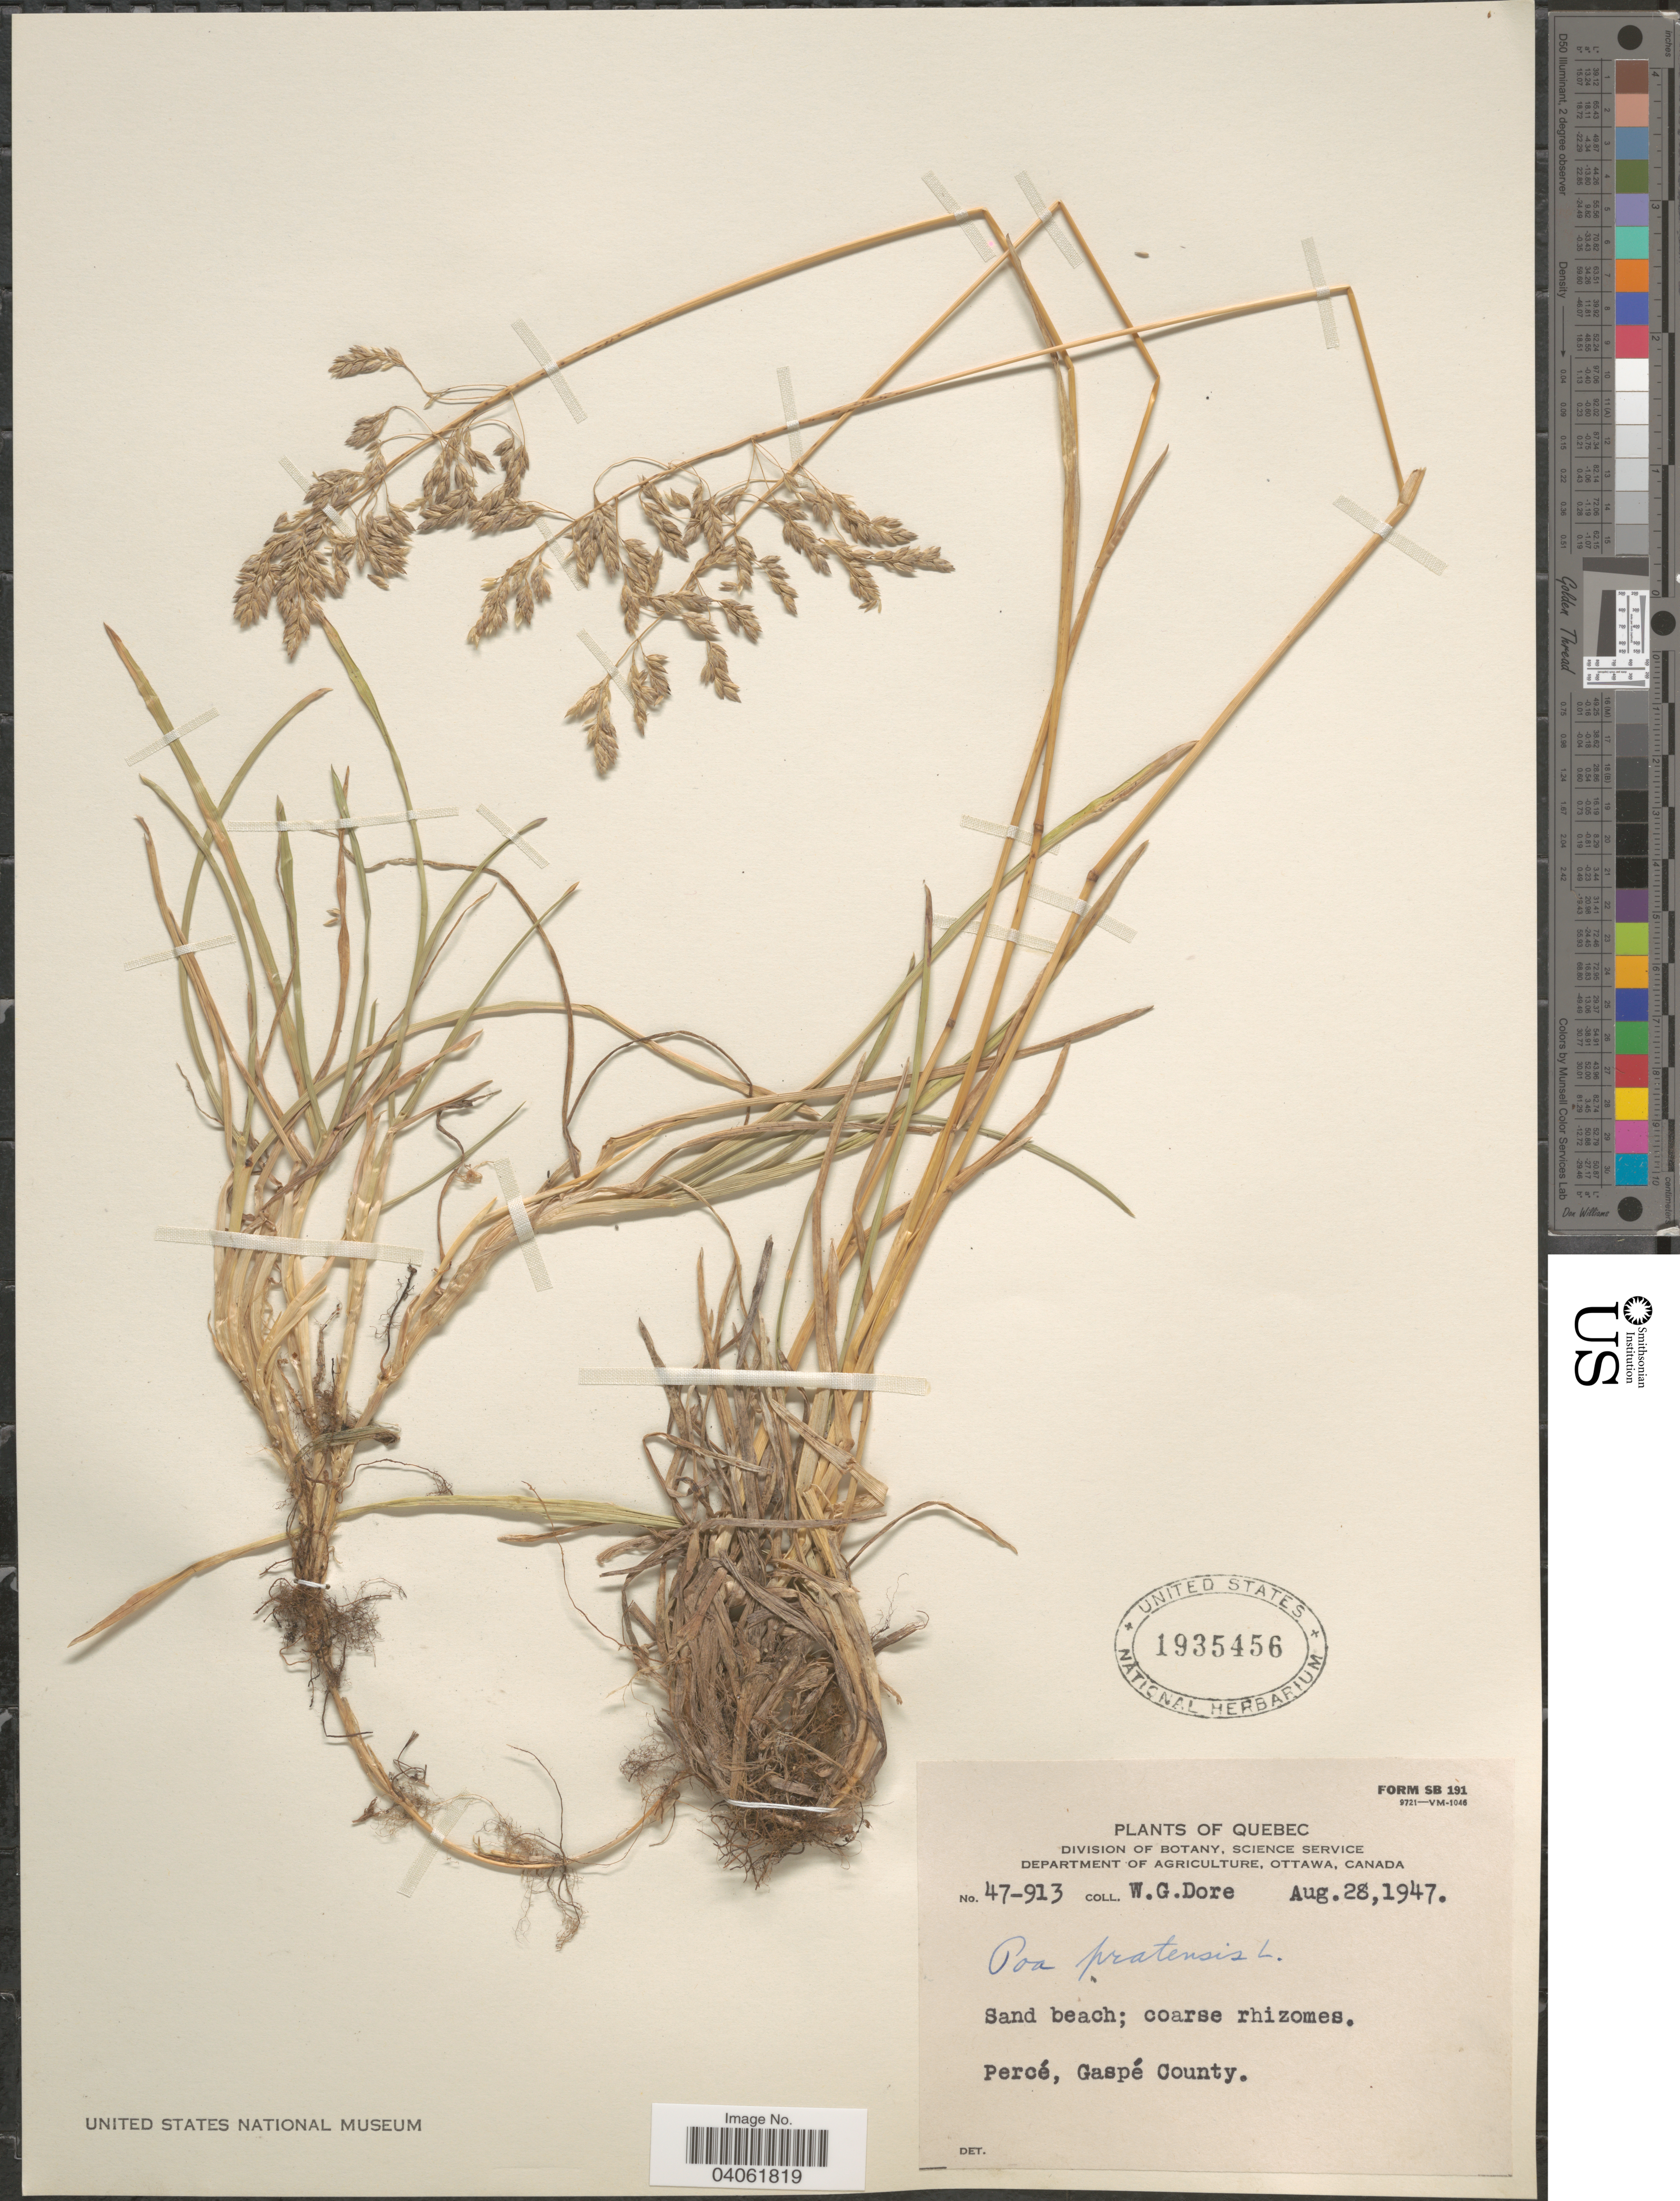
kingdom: Plantae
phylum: Tracheophyta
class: Liliopsida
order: Poales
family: Poaceae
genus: Poa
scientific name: Poa pratensis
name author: L.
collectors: W. Dore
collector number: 47-913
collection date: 1947-08-28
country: Canada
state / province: Quebec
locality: Percé, Gaspé County.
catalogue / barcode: US 1935456